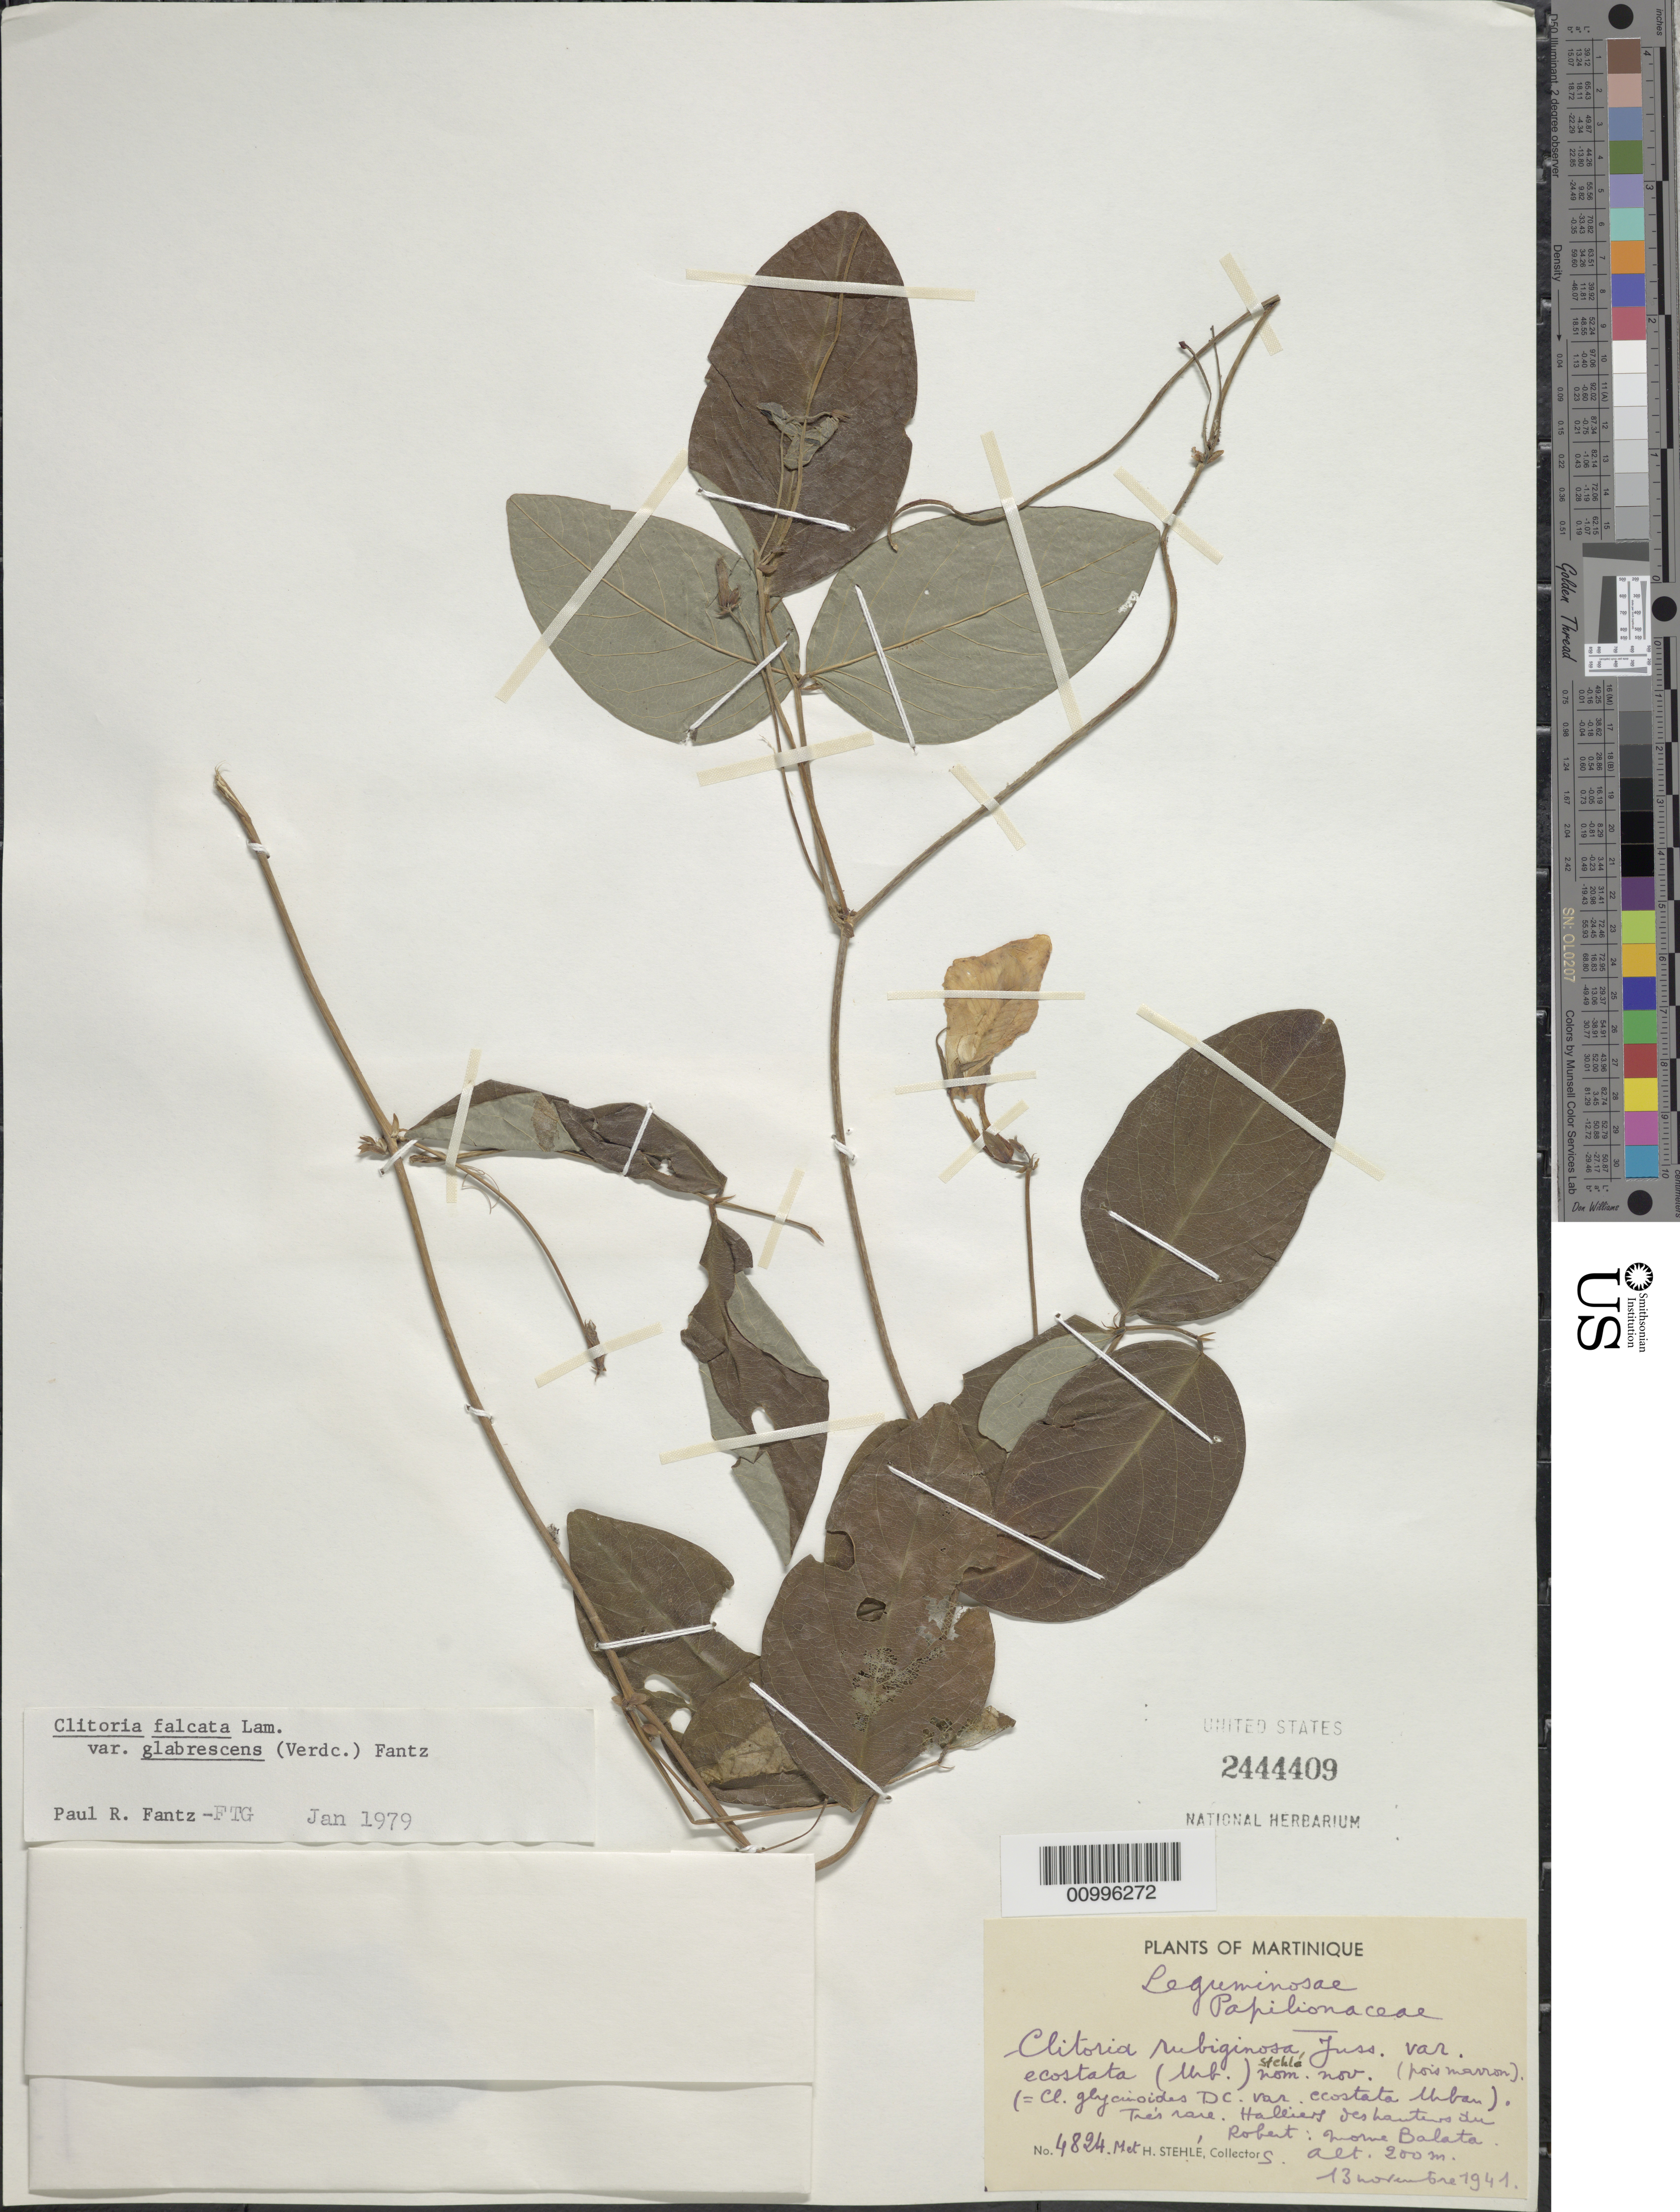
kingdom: Plantae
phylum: Tracheophyta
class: Magnoliopsida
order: Fabales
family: Fabaceae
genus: Clitoria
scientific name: Clitoria rubiginosa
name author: Juss.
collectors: H. Stehlé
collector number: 4824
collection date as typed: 13 Nov 1941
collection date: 1941-11-13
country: Martinique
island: Martinique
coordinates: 0 N, 0 E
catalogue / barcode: US 2444409